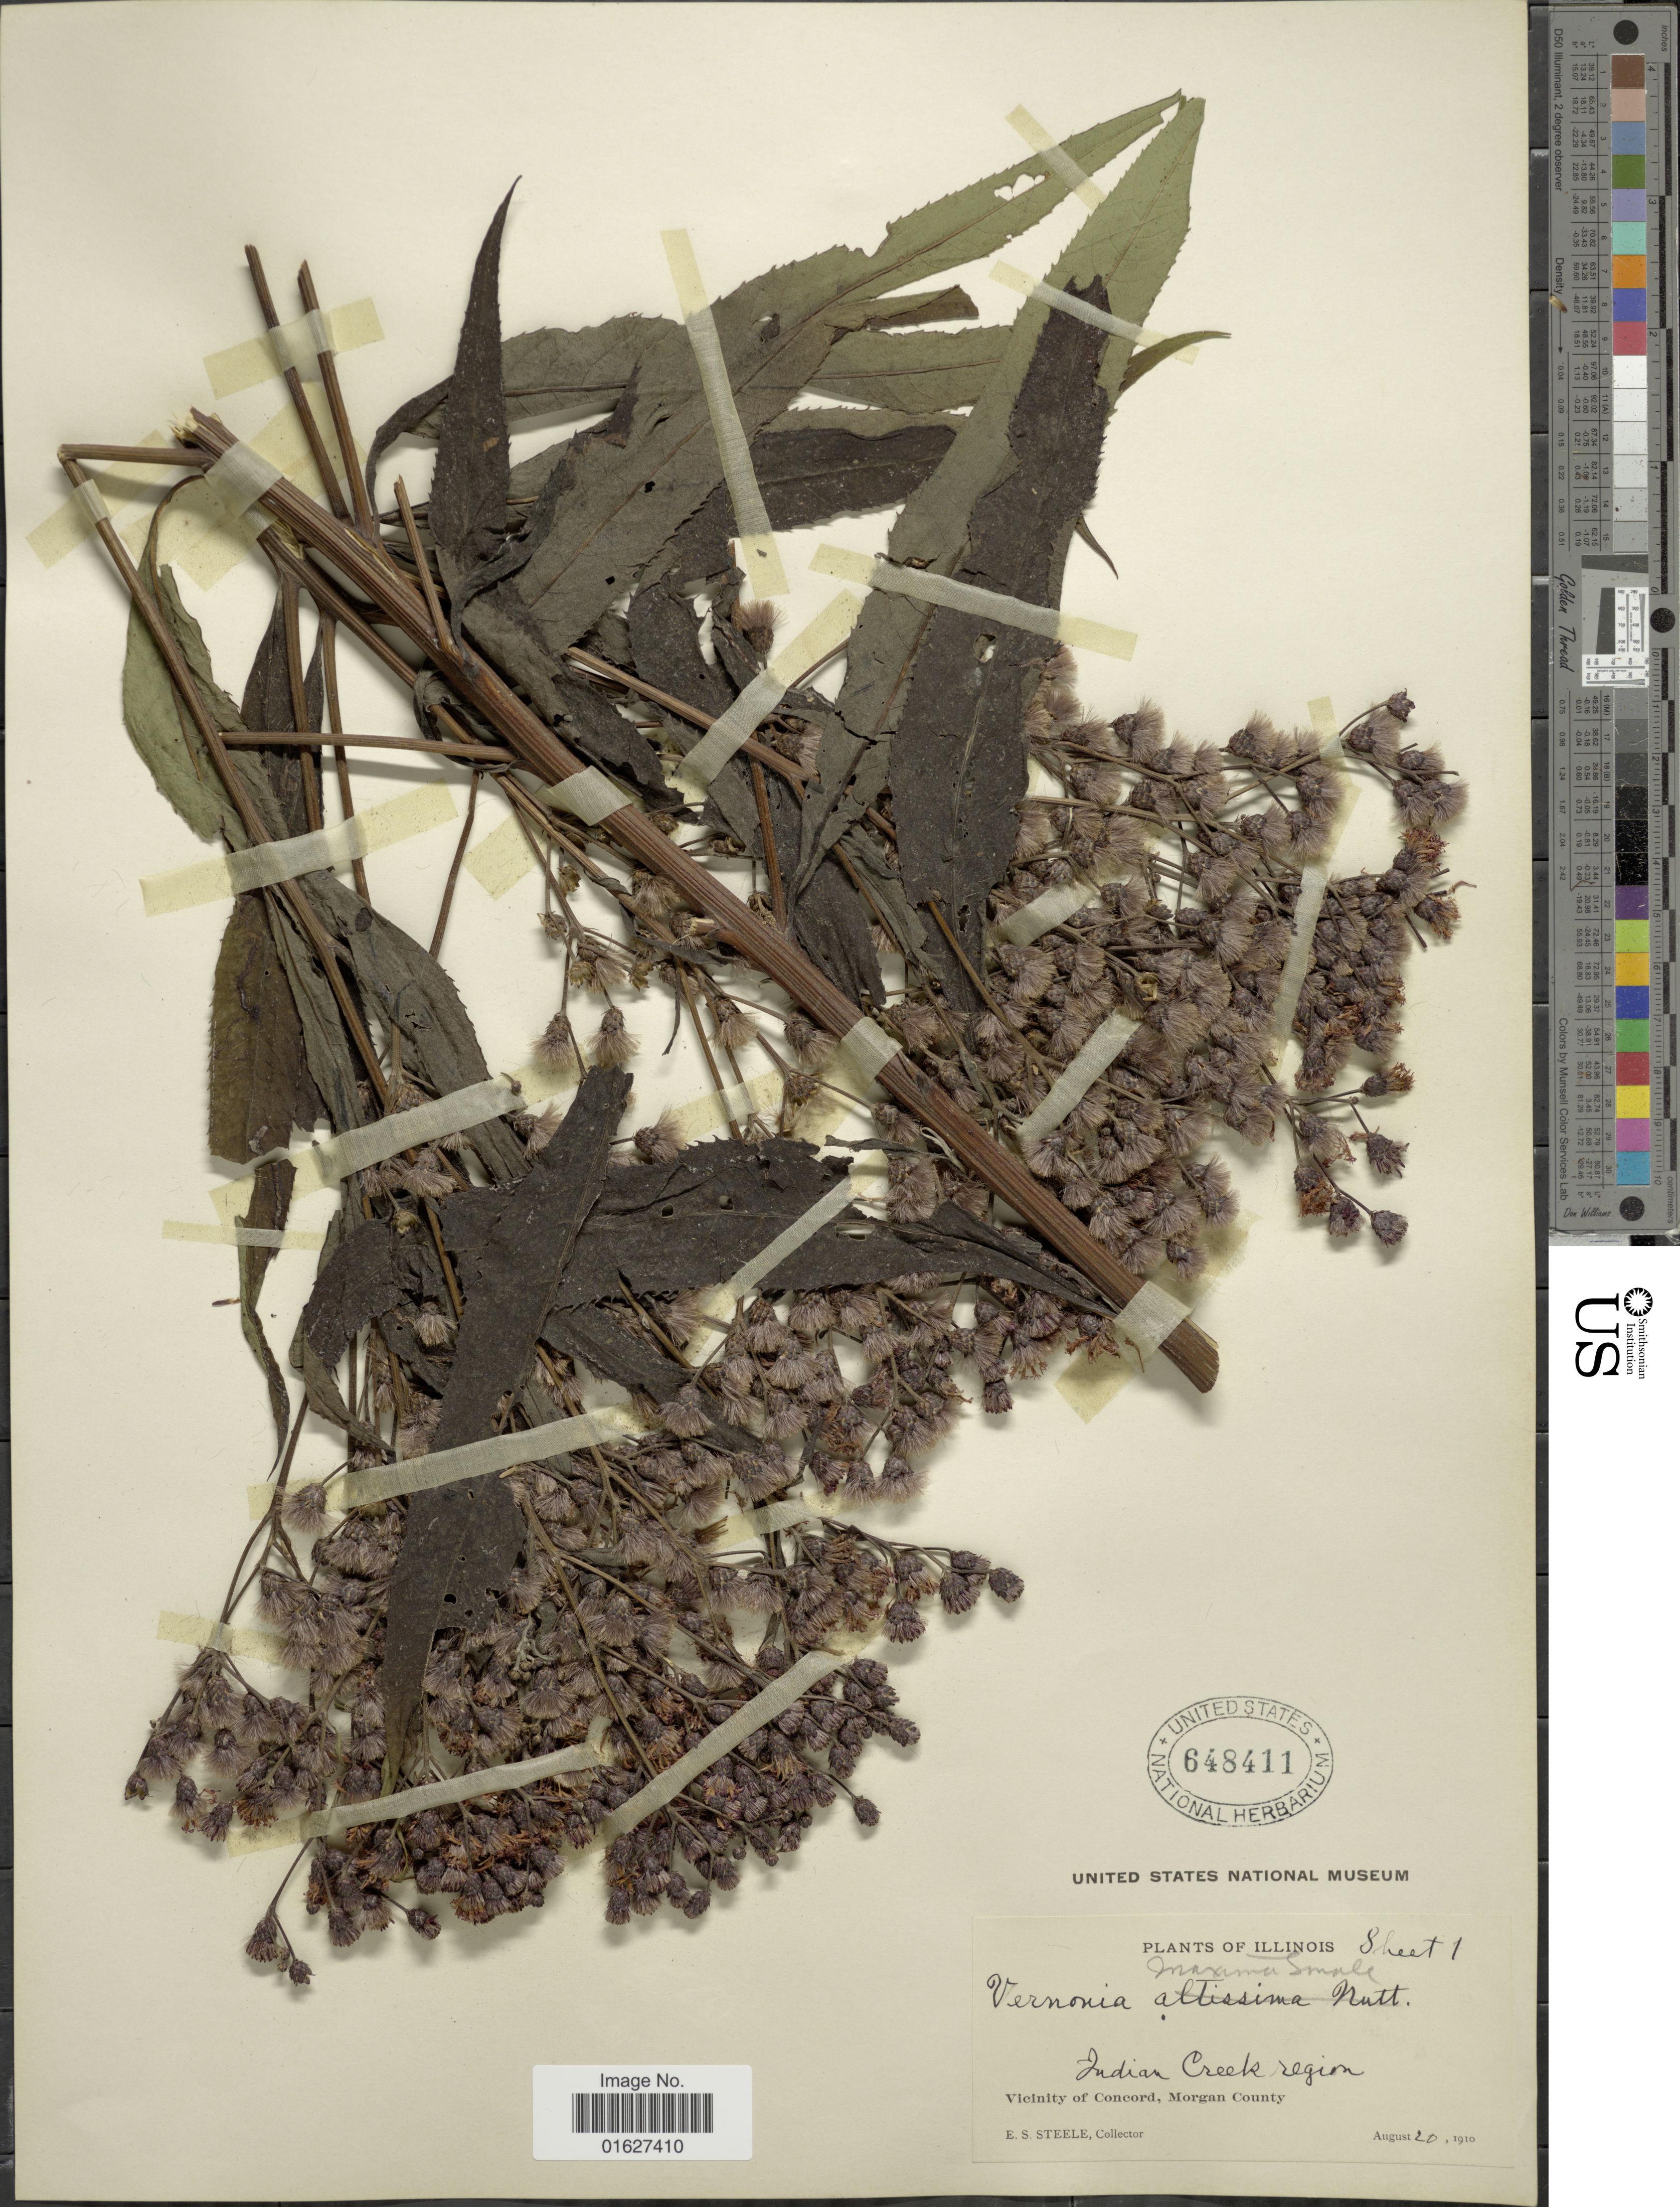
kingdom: Plantae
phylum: Tracheophyta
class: Magnoliopsida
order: Asterales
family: Asteraceae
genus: Vernonia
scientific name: Vernonia gigantea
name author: (Walter) Trel.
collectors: E. Steele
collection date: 1910-08-20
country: United States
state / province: Illinois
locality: Indian Creek region. Vicinity of Concord, Morgan County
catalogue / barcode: US 648411